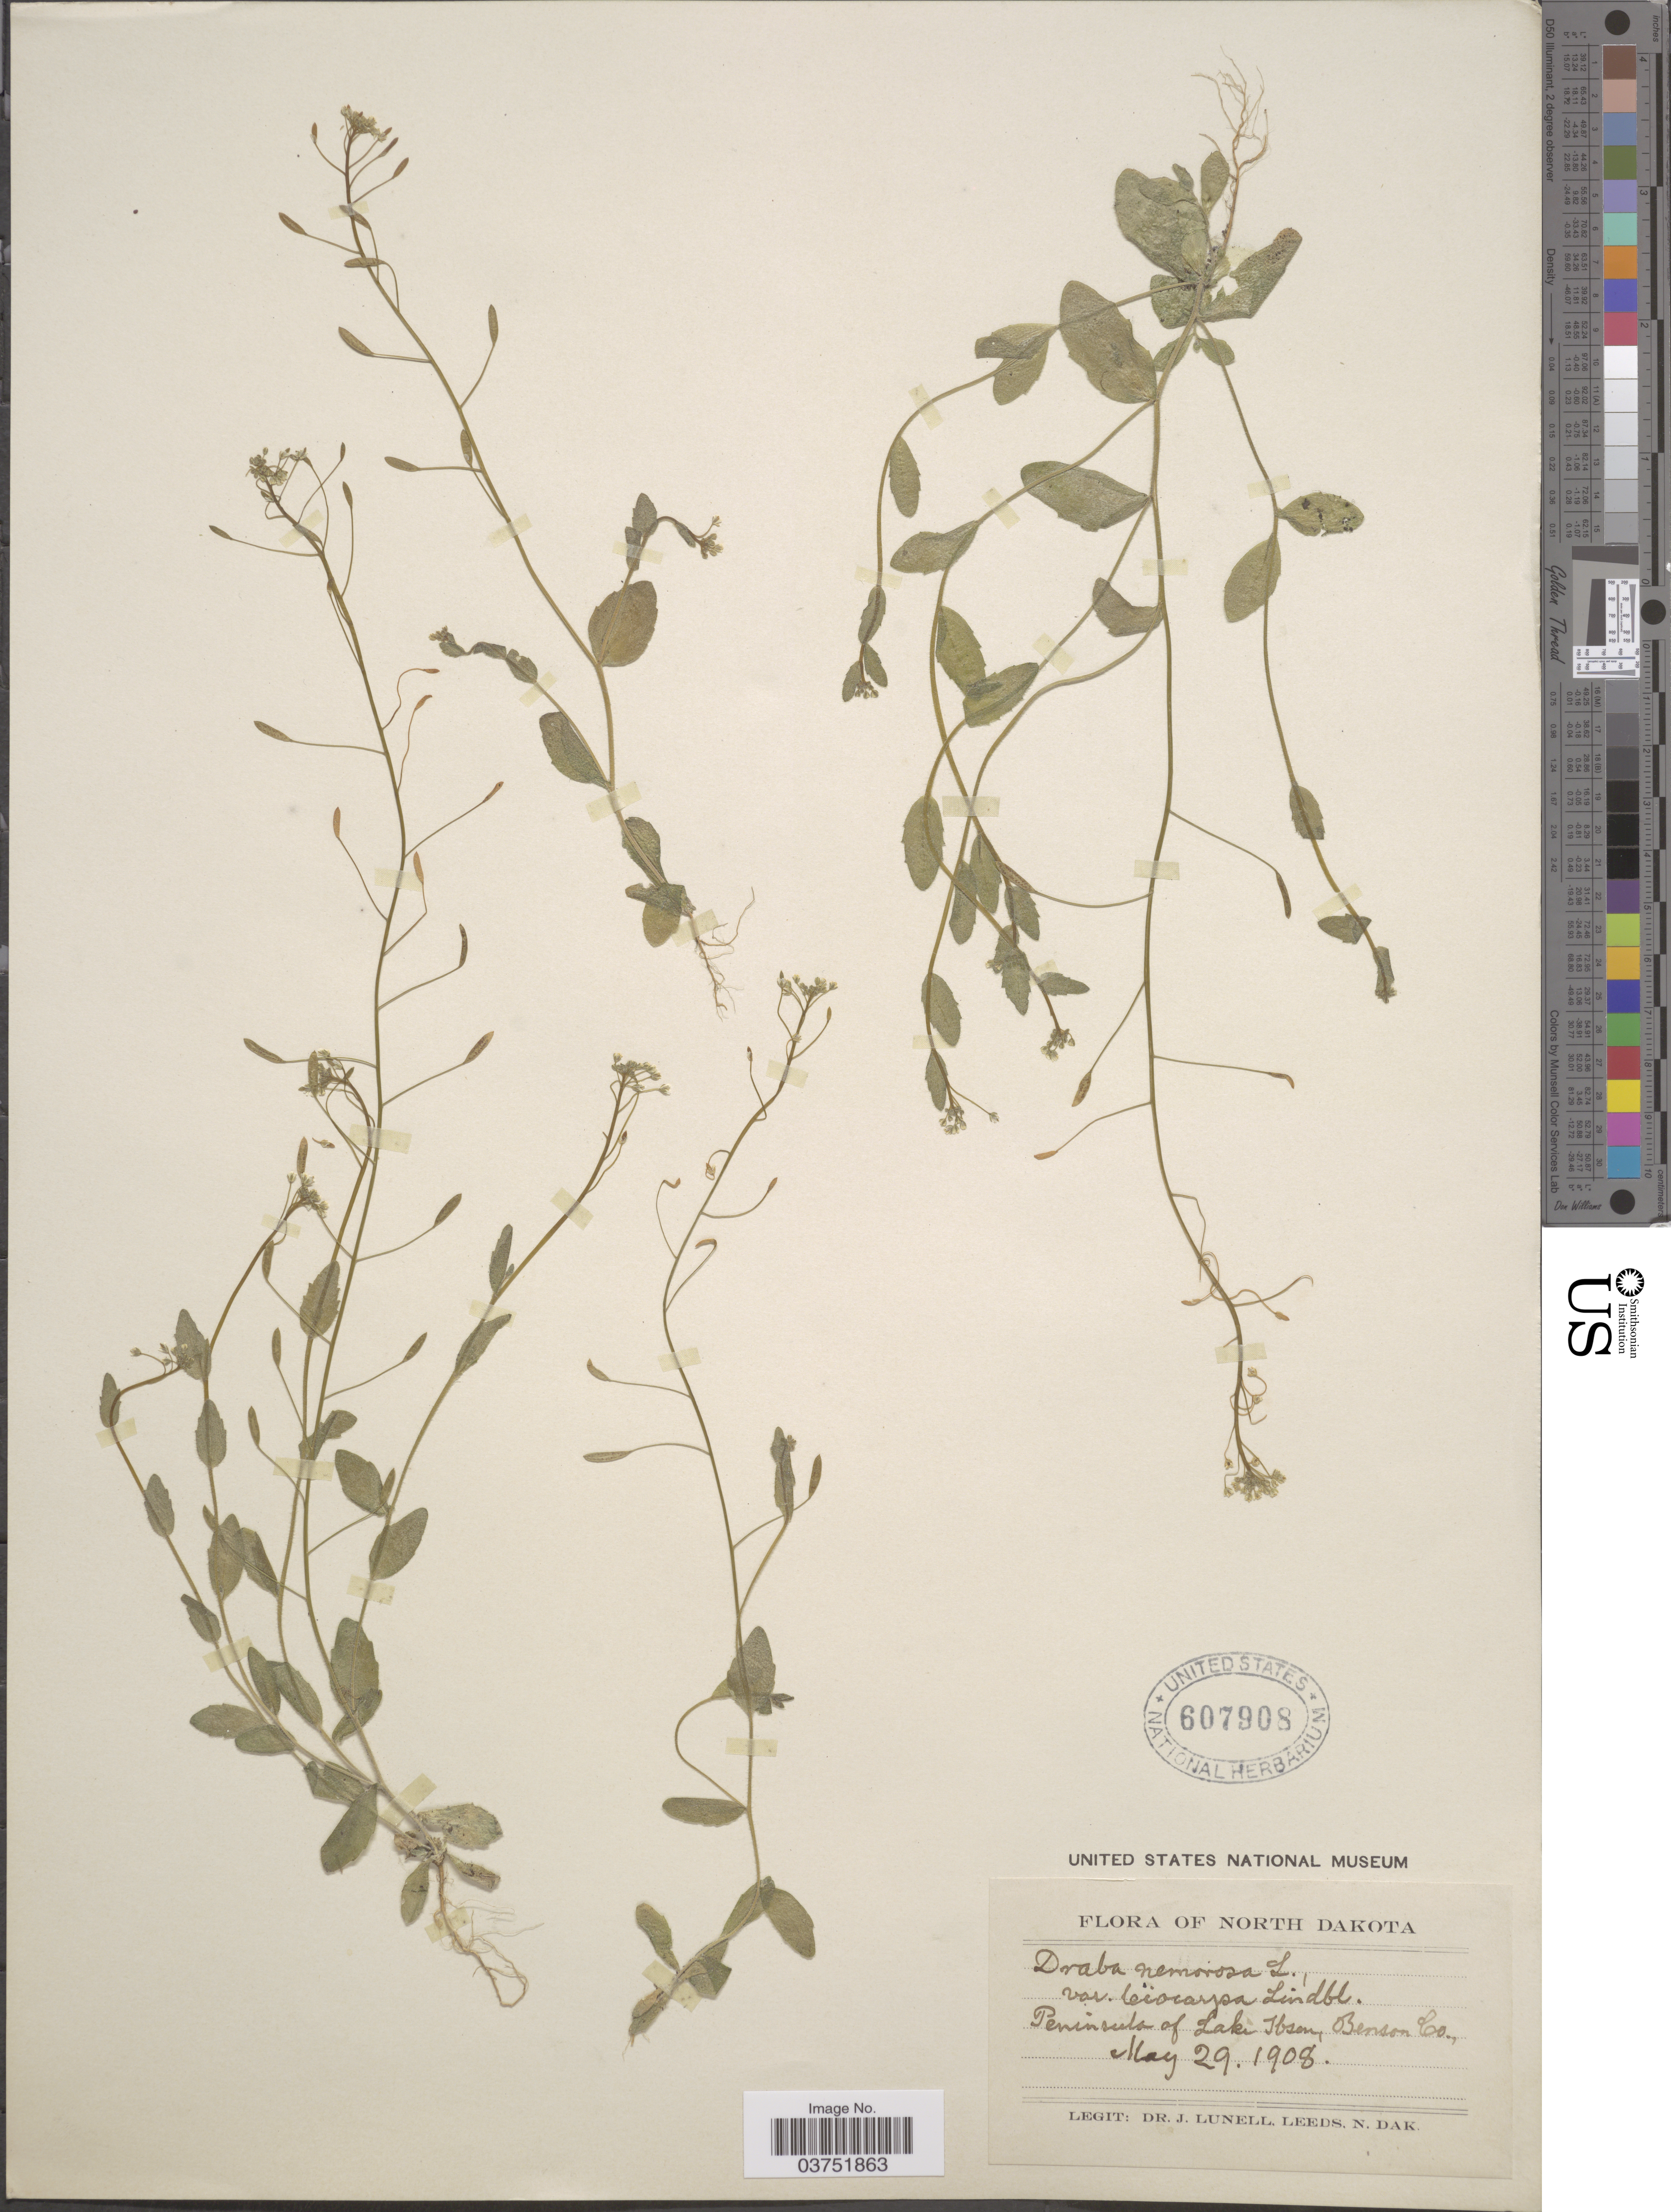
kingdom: Plantae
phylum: Tracheophyta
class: Magnoliopsida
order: Brassicales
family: Brassicaceae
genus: Draba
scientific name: Draba nemorosa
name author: L.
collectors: J. Lunell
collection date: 1908-05-29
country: United States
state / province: North Dakota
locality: Peninsula of Lake Ibsen, Benson Co.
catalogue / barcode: US 607908